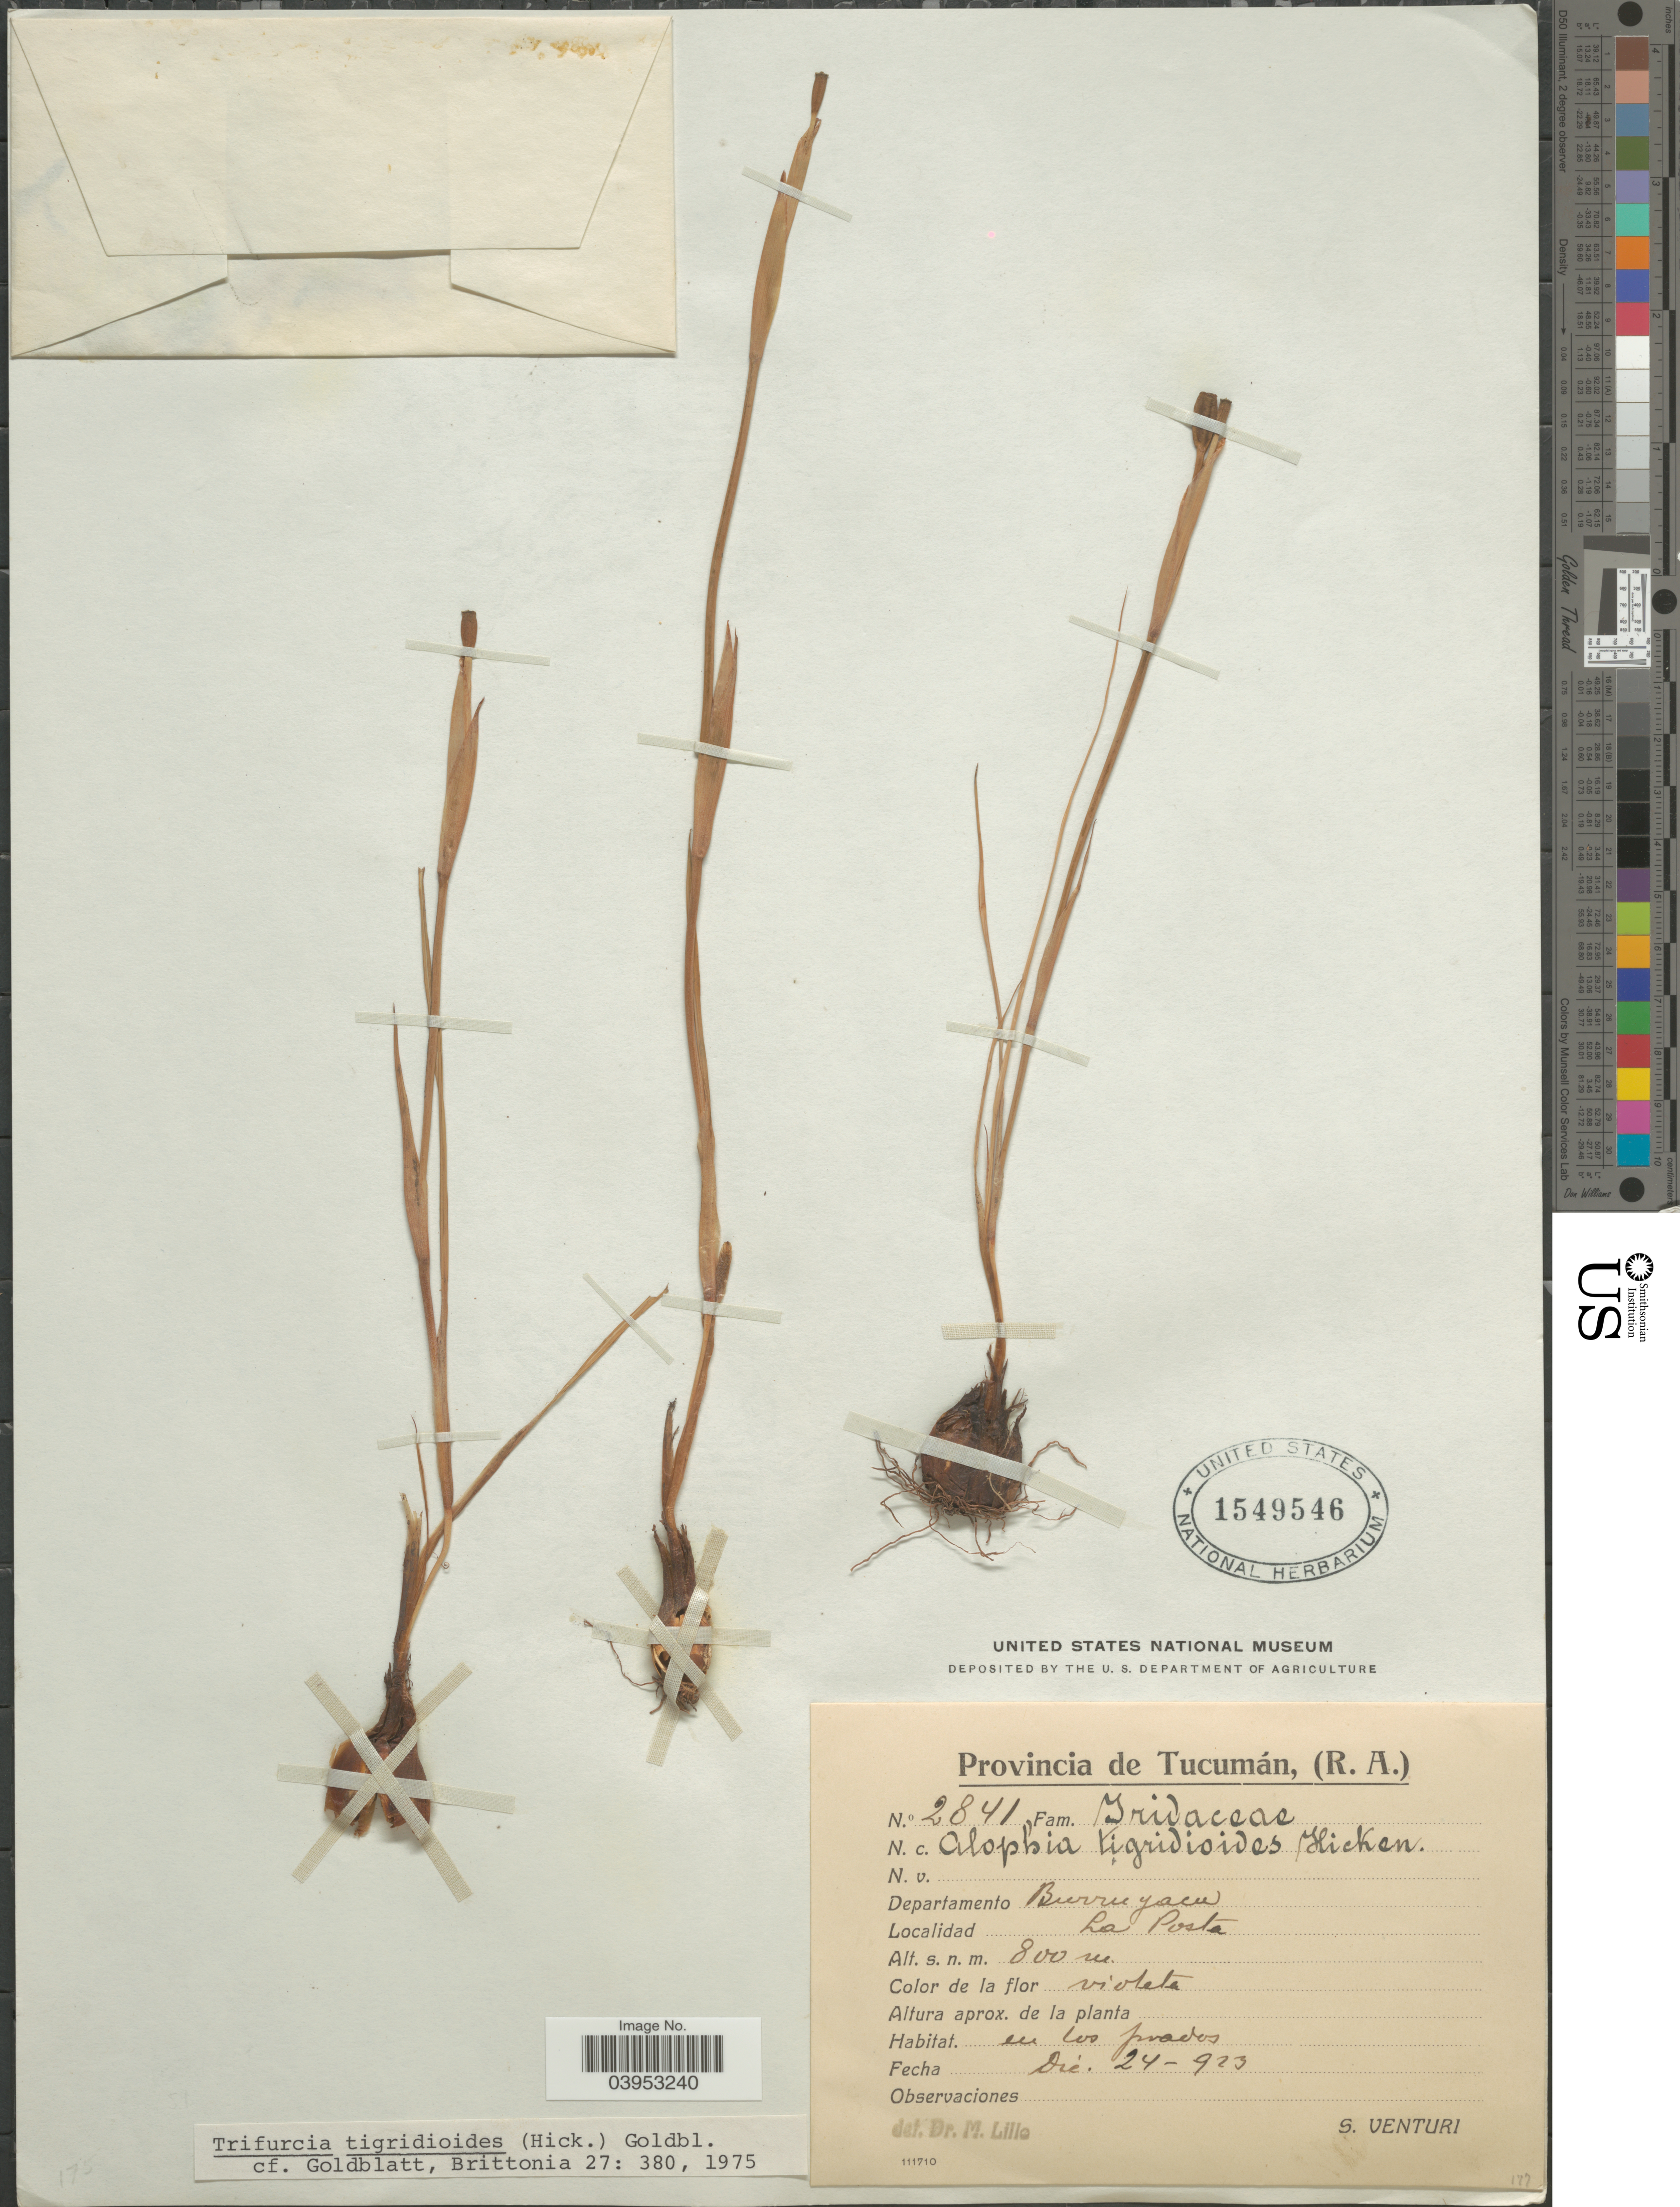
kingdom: Plantae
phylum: Tracheophyta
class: Liliopsida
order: Asparagales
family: Iridaceae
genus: Herbertia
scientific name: Herbertia tigridioides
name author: (Hicken) Goldblatt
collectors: S. Venturi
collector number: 2841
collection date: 1923-12-24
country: Argentina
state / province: Tucuman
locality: Departamento Burruyacu. La Posta.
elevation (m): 800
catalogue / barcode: US 1549546